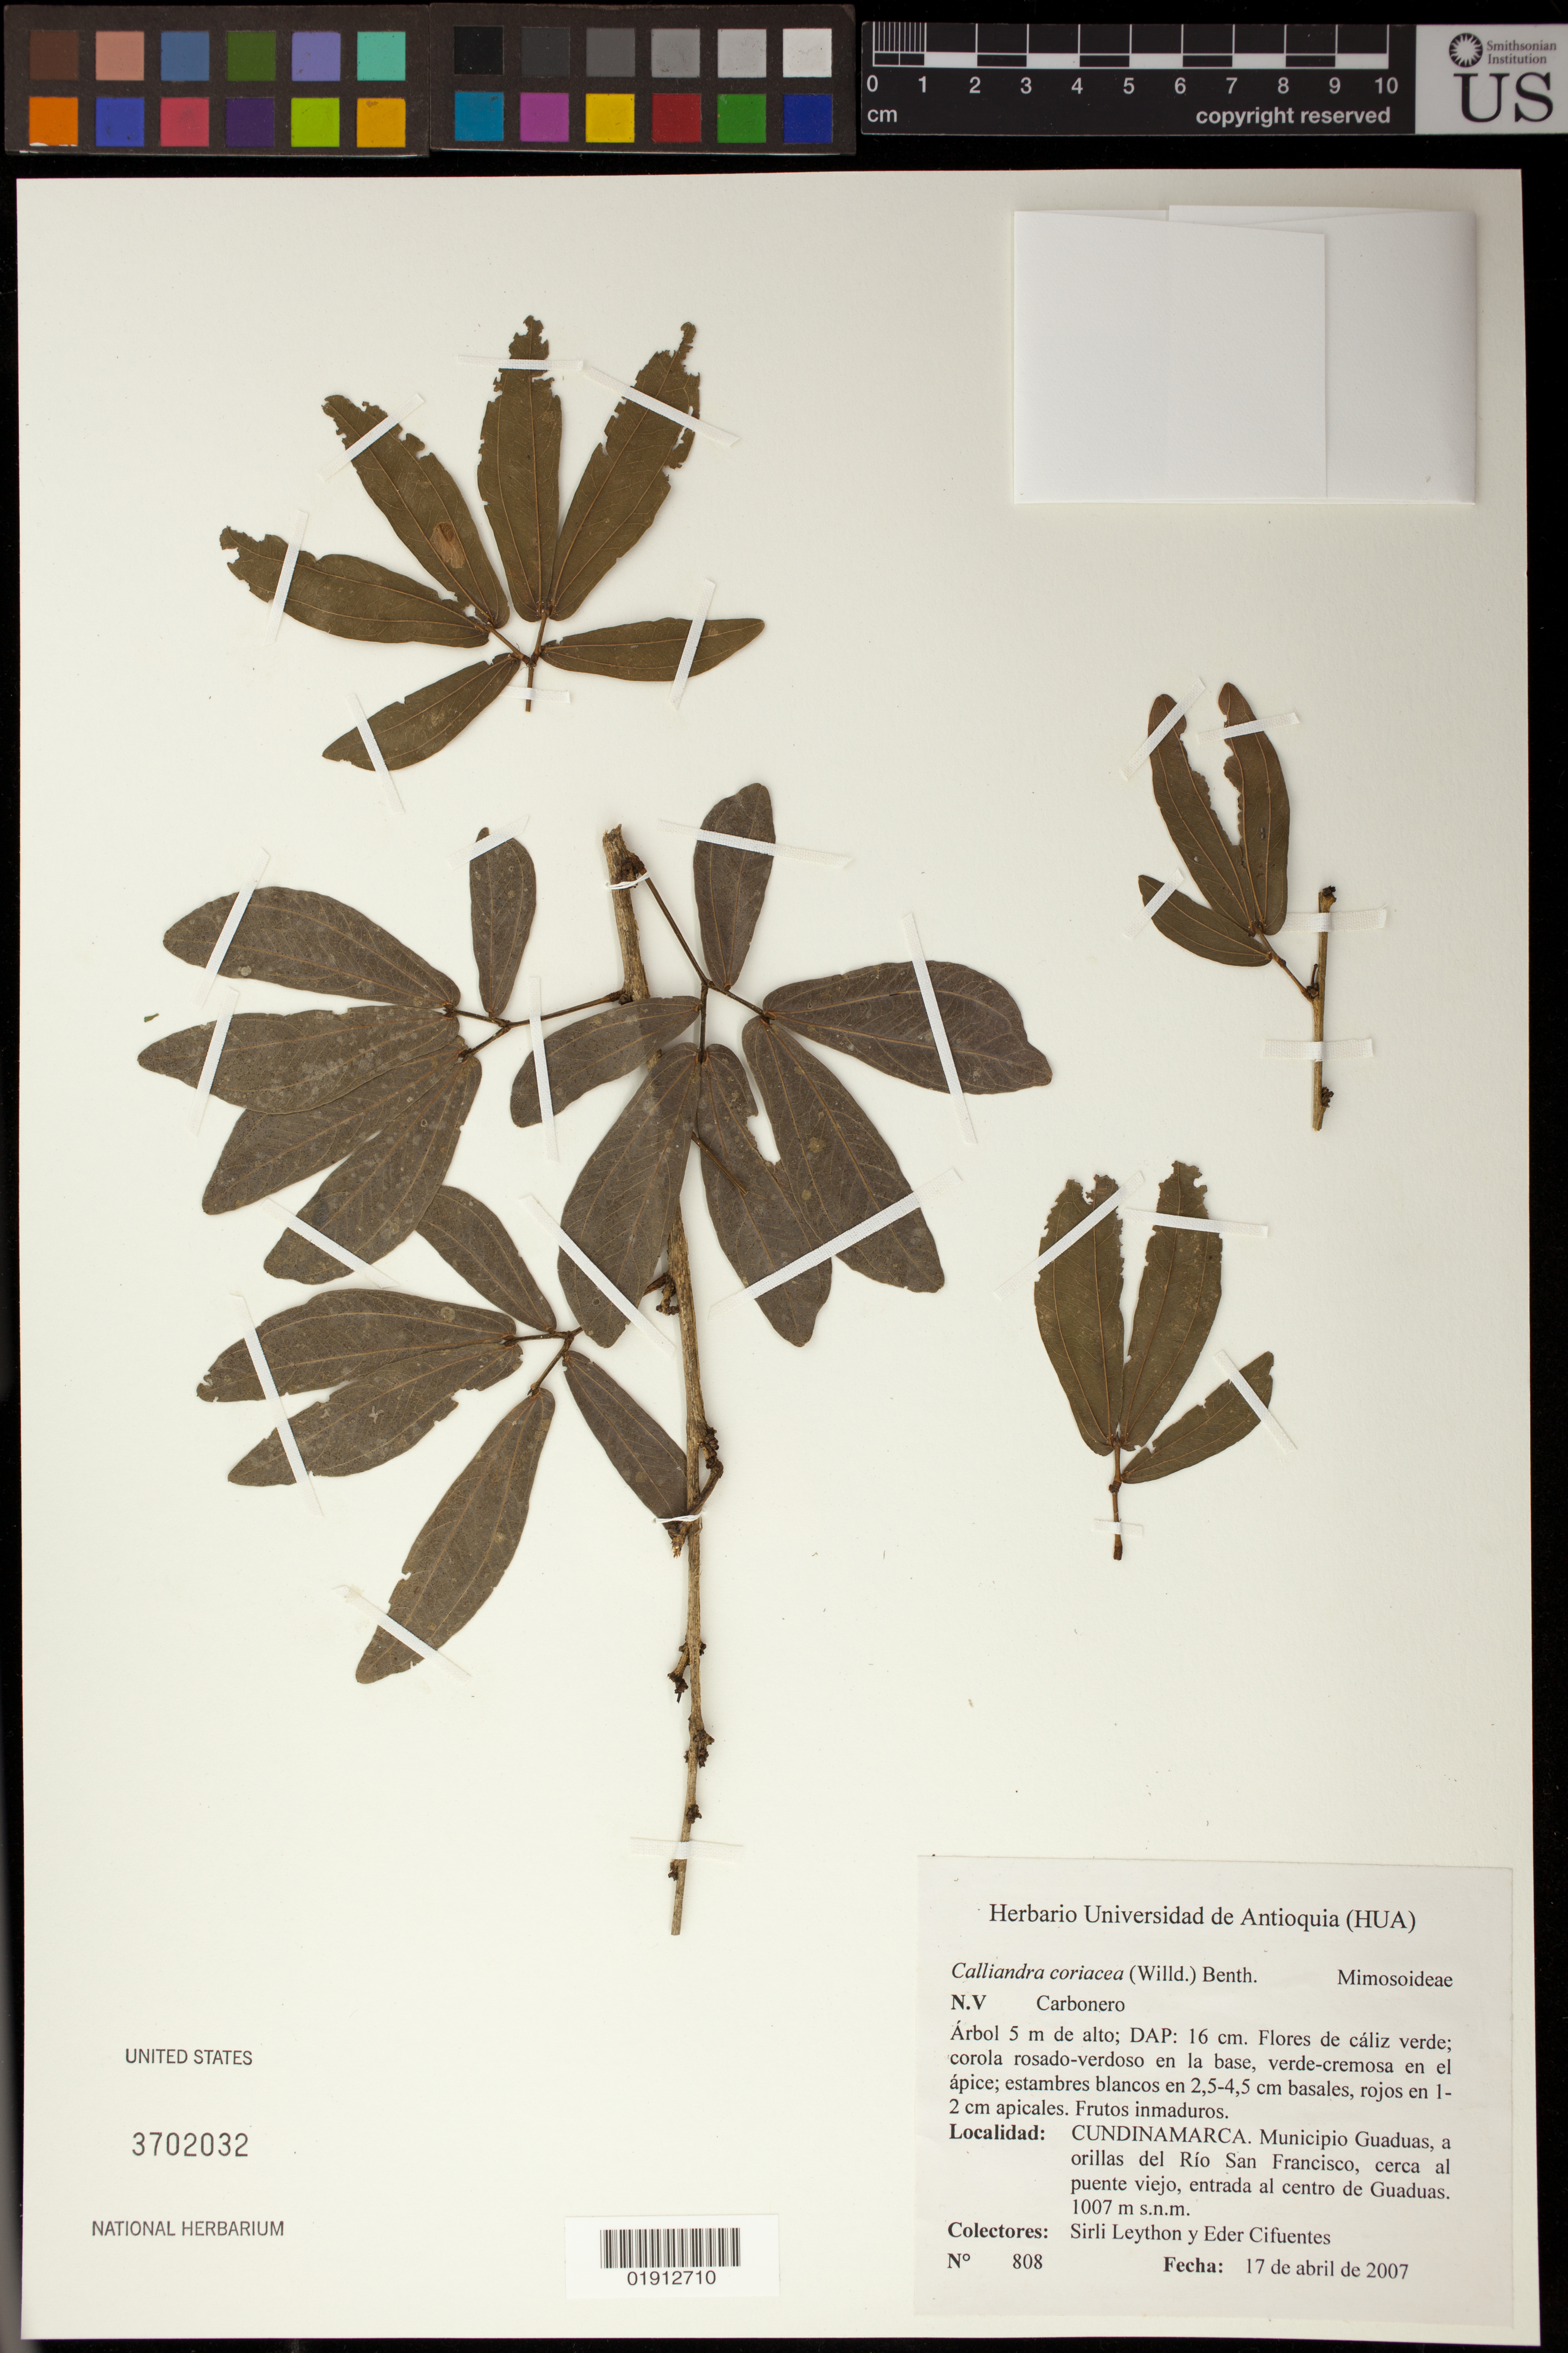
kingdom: Plantae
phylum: Tracheophyta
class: Magnoliopsida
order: Fabales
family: Fabaceae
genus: Calliandra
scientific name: Calliandra coriacea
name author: (Humb. & Bonpl. ex Willd.) Benth.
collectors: S. Leython & E. Cifuentes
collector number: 808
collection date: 2007-04-17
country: Colombia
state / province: Cundinamarca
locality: Municipio Guaduas, a orillas del Rio San Francisco, cerca al puente viejo, entrada al centro de Guaduas.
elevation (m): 1007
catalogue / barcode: US 3702032